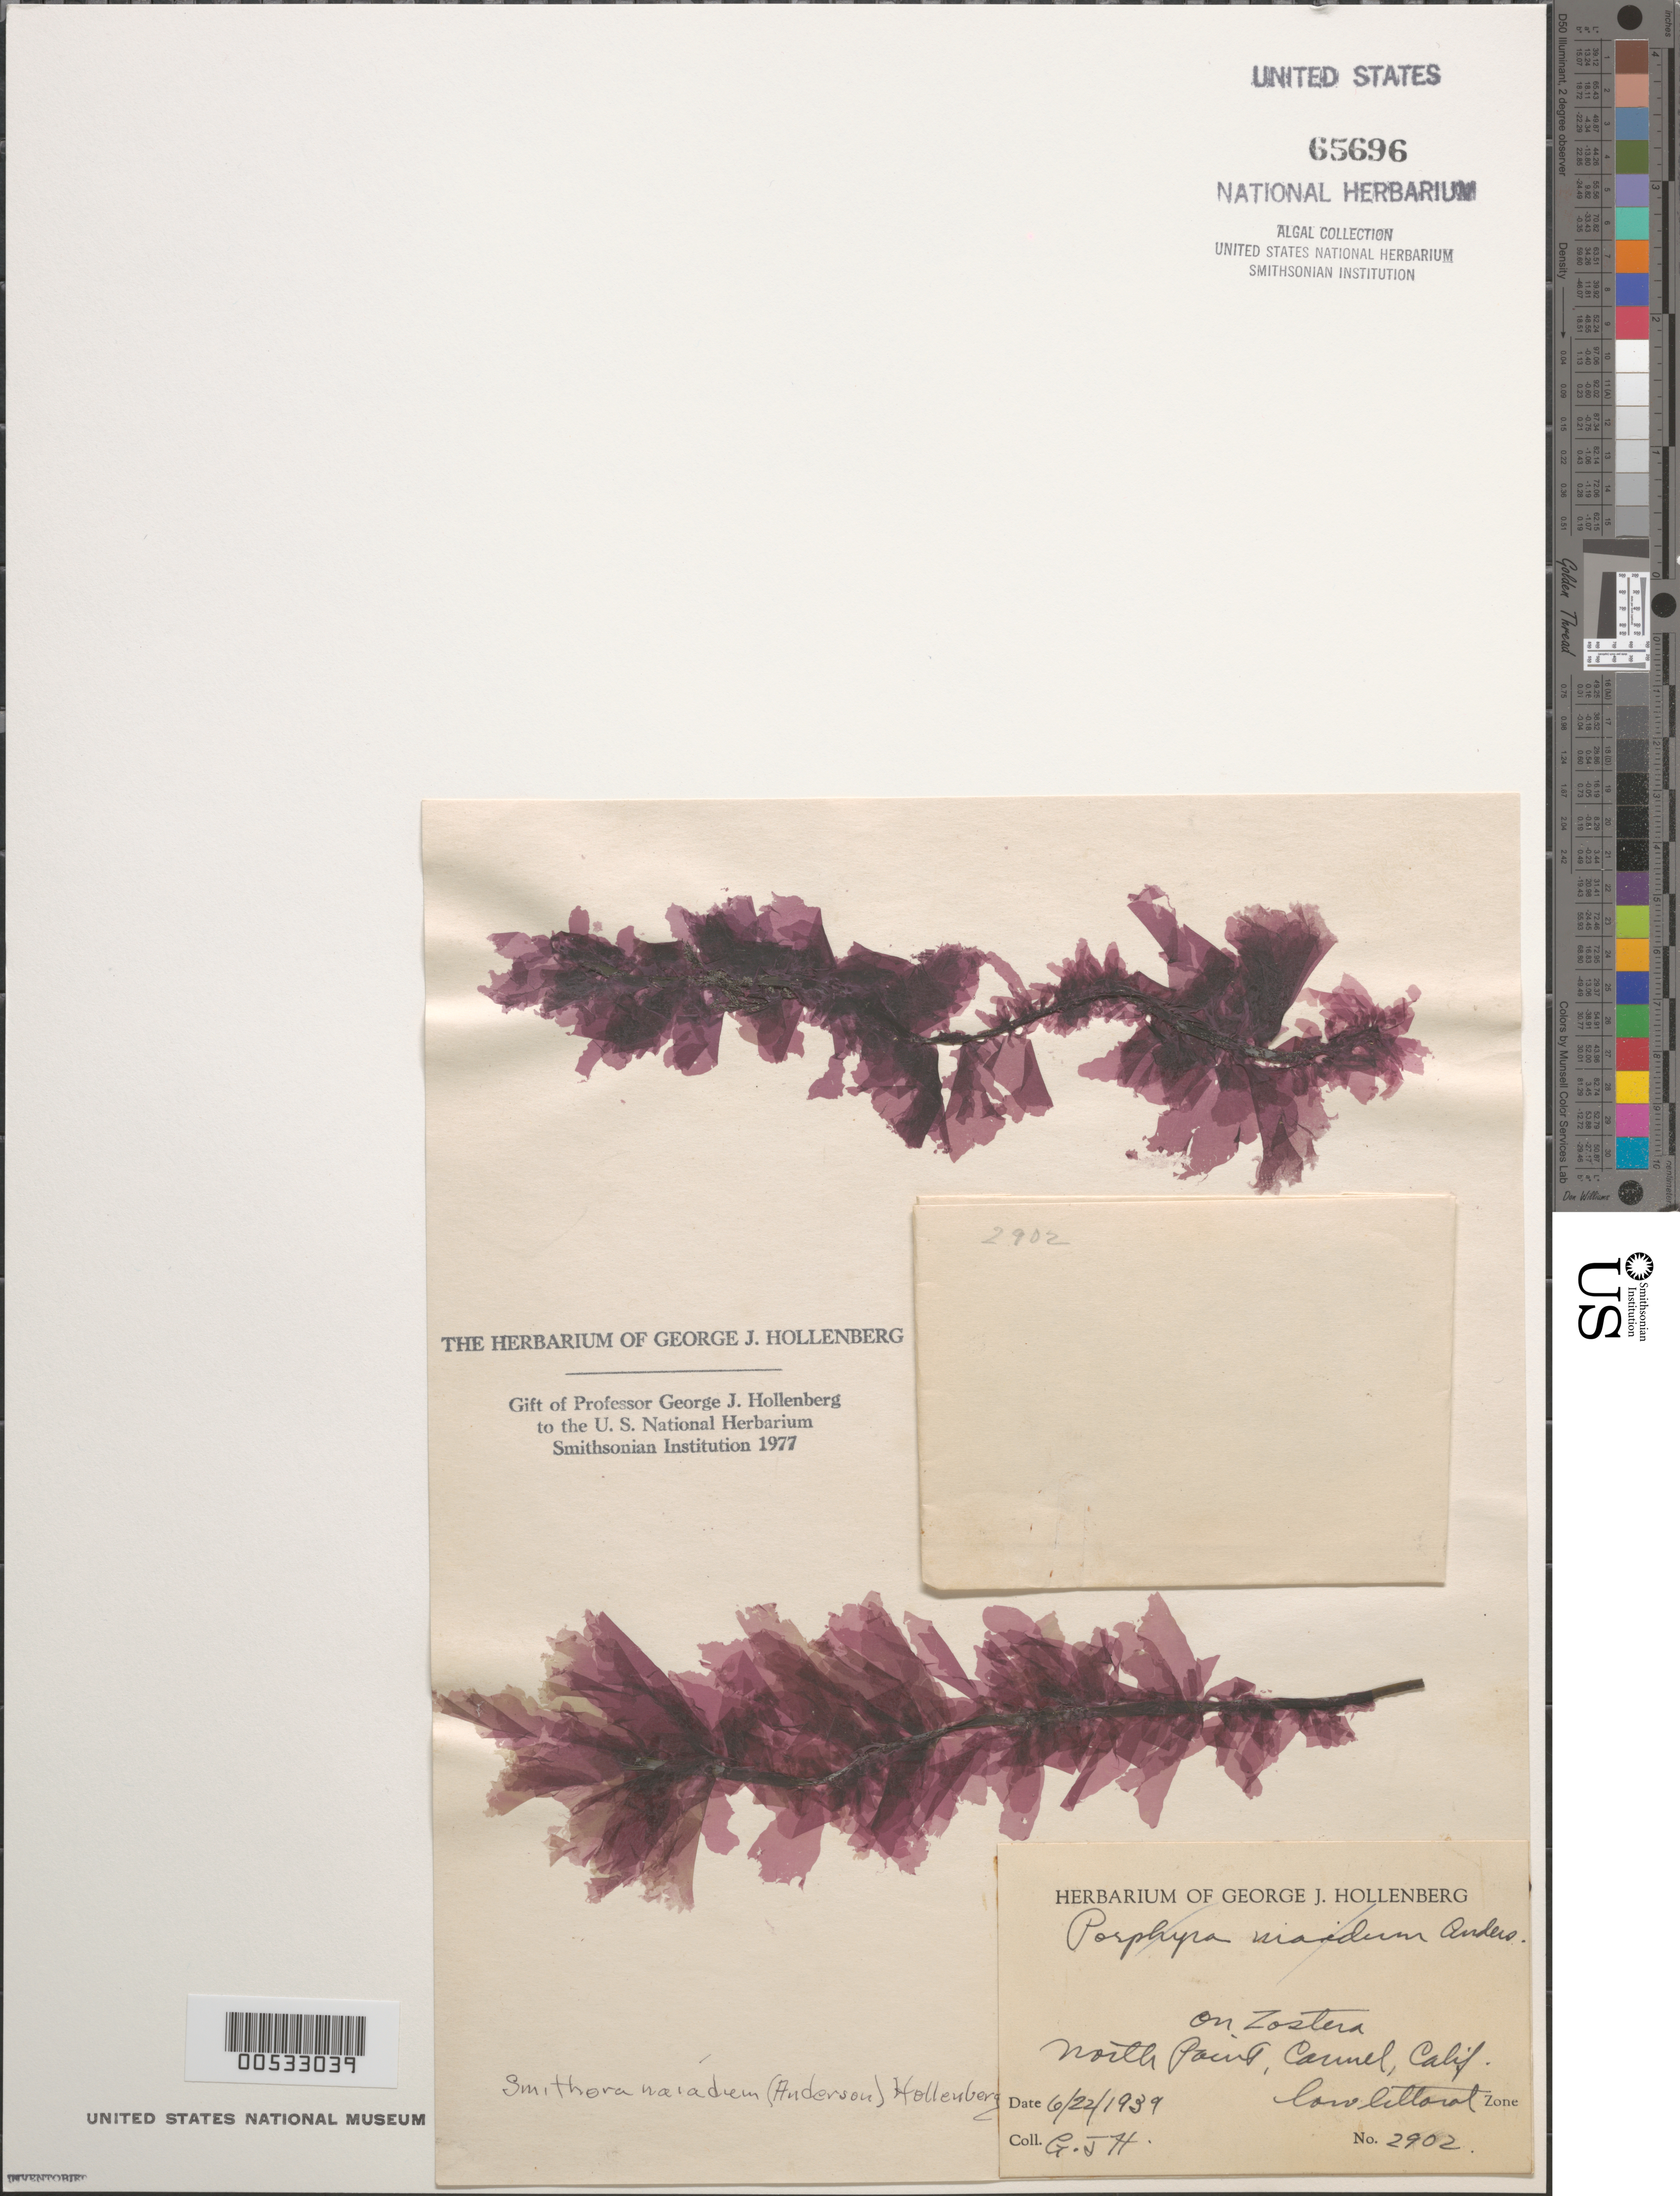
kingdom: Plantae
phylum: Rhodophyta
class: Compsopogonophyceae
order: Erythropeltidales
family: Erythrotrichiaceae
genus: Smithora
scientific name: Smithora naiadum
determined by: Hollenberg, George J.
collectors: G. Hollenberg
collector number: GJH 2902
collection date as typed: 22 Jun 1939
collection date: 1939-06-22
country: United States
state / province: California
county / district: Monterey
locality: North Point, Carmel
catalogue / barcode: US 65696